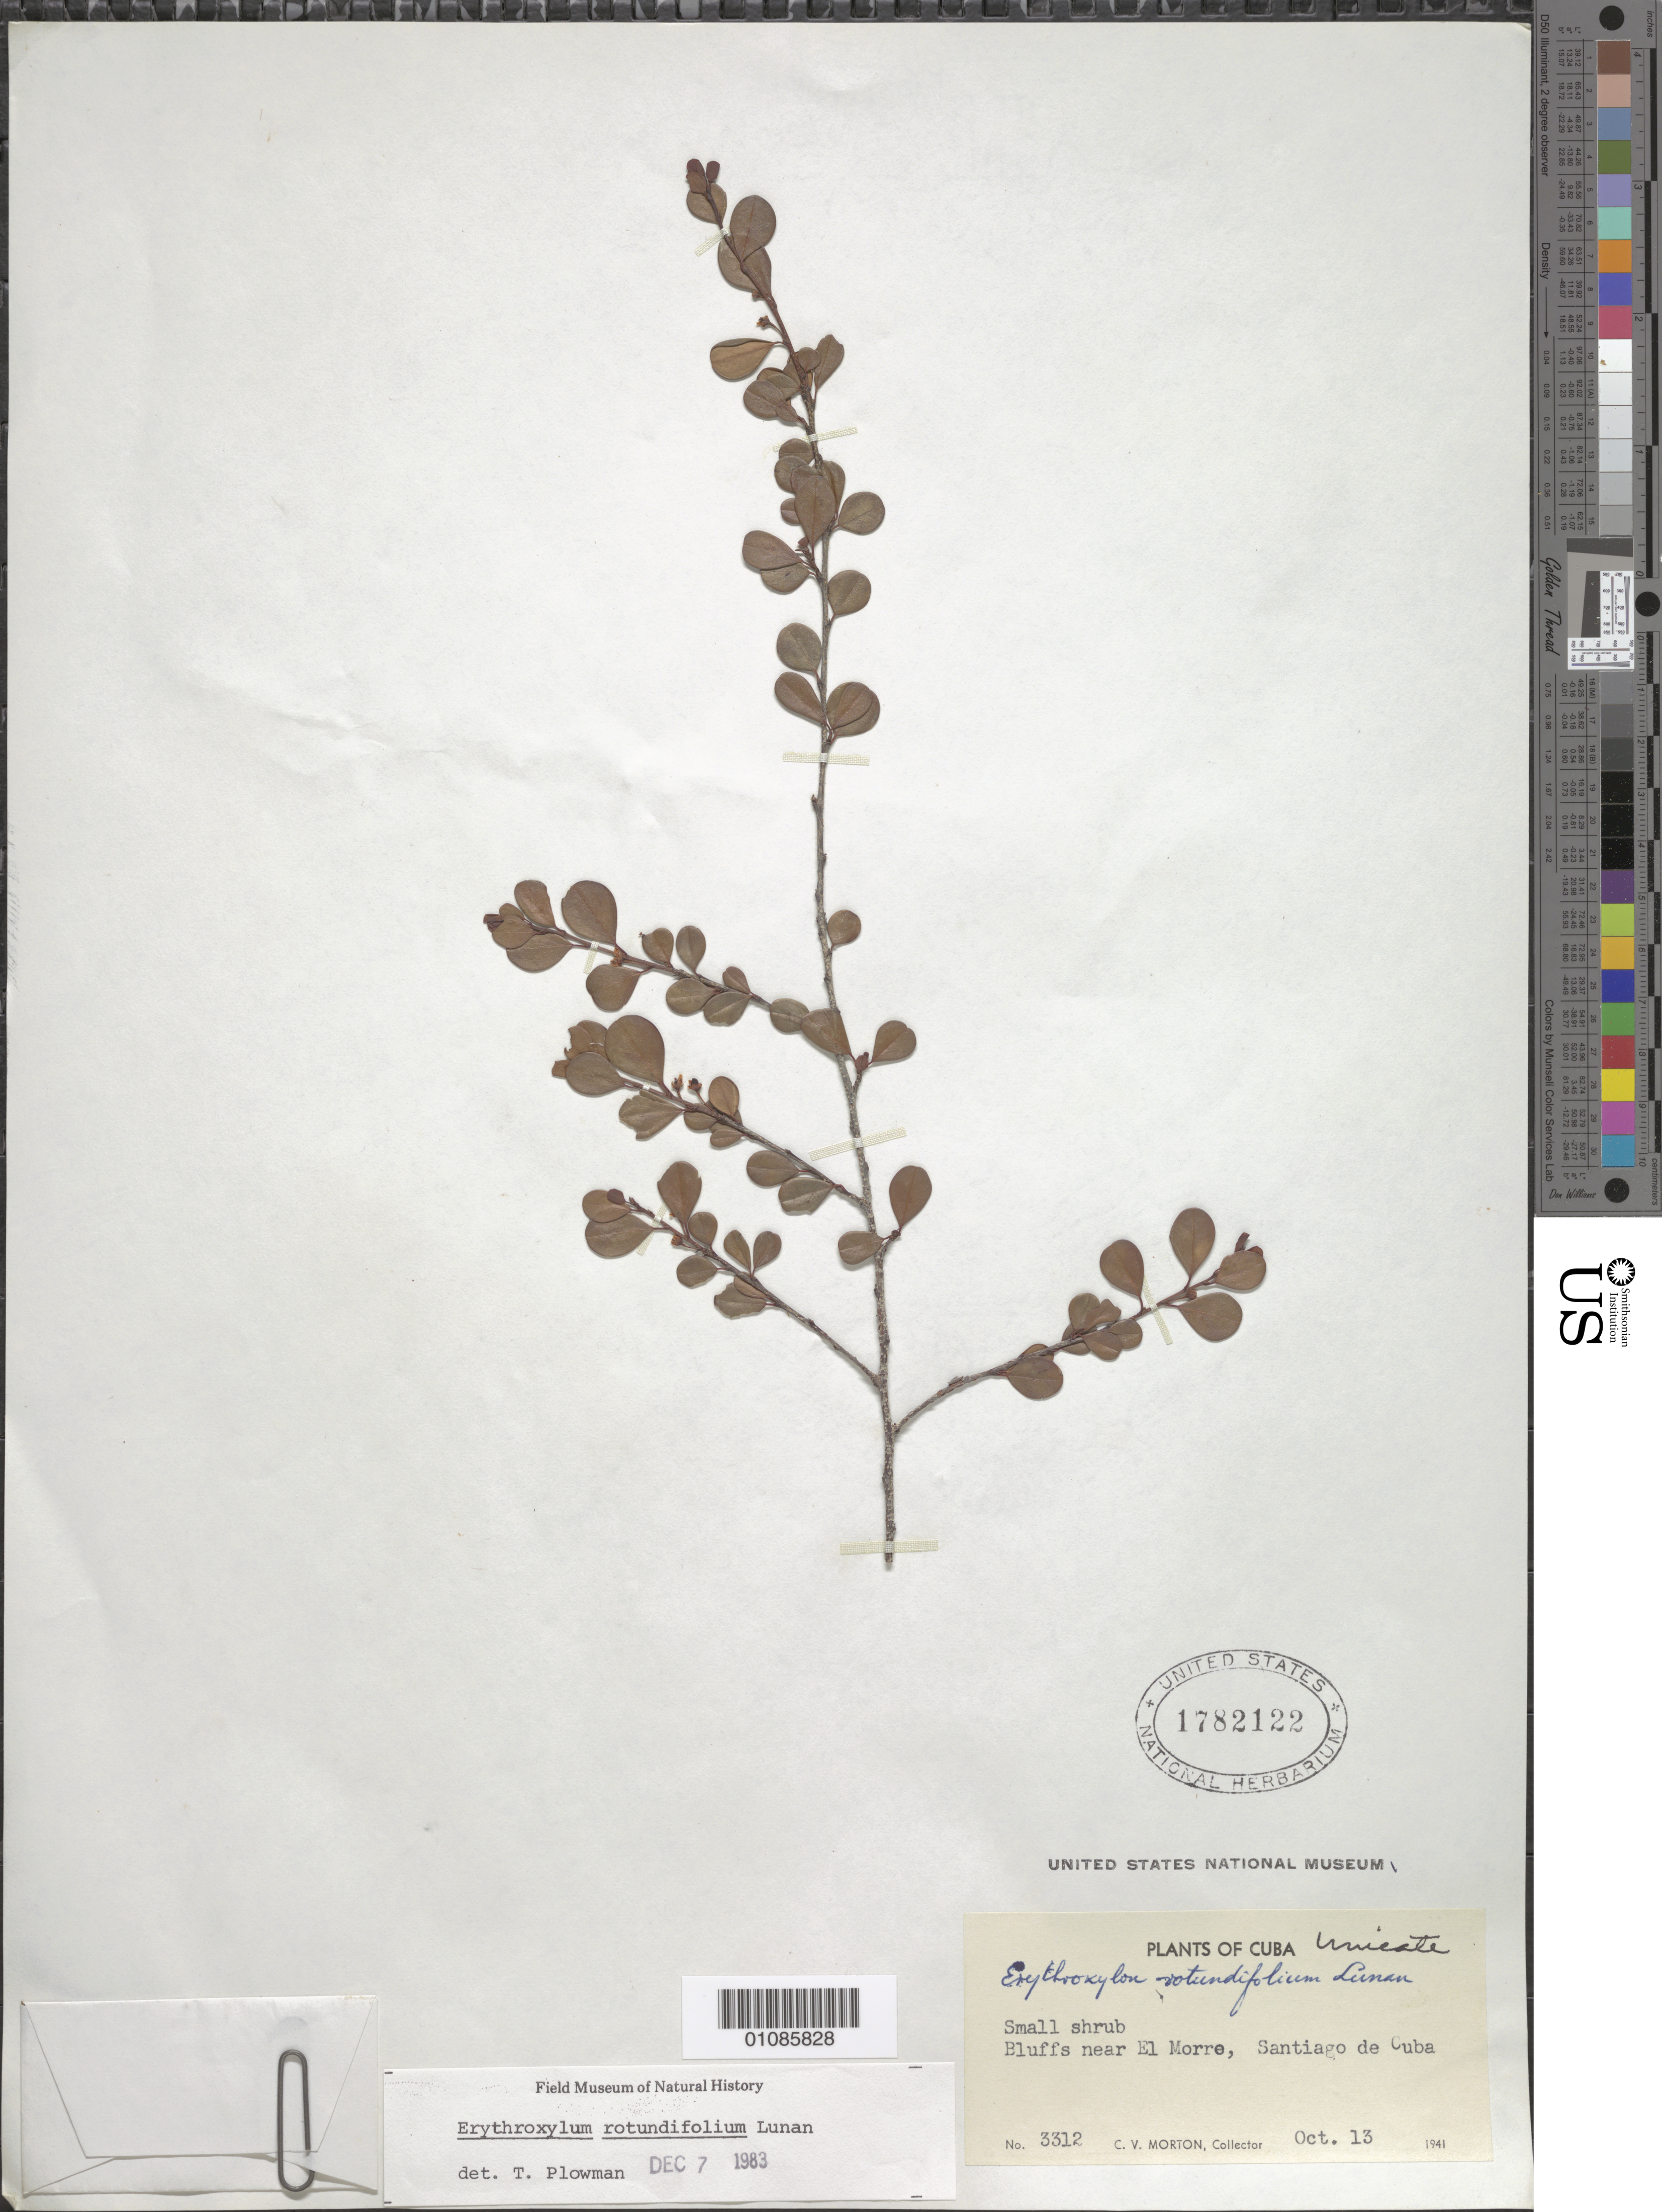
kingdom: Plantae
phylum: Tracheophyta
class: Magnoliopsida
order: Malpighiales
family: Erythroxylaceae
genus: Erythroxylum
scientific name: Erythroxylum rotundifolium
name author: Lunan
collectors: C. V. Morton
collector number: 3312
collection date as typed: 13 Oct 1941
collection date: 1941-10-13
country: Cuba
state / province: Santiago de Cuba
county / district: Santiago De Cuba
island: Cuba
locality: Bluffs near el morre, santiago de cuba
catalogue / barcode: US 1782122